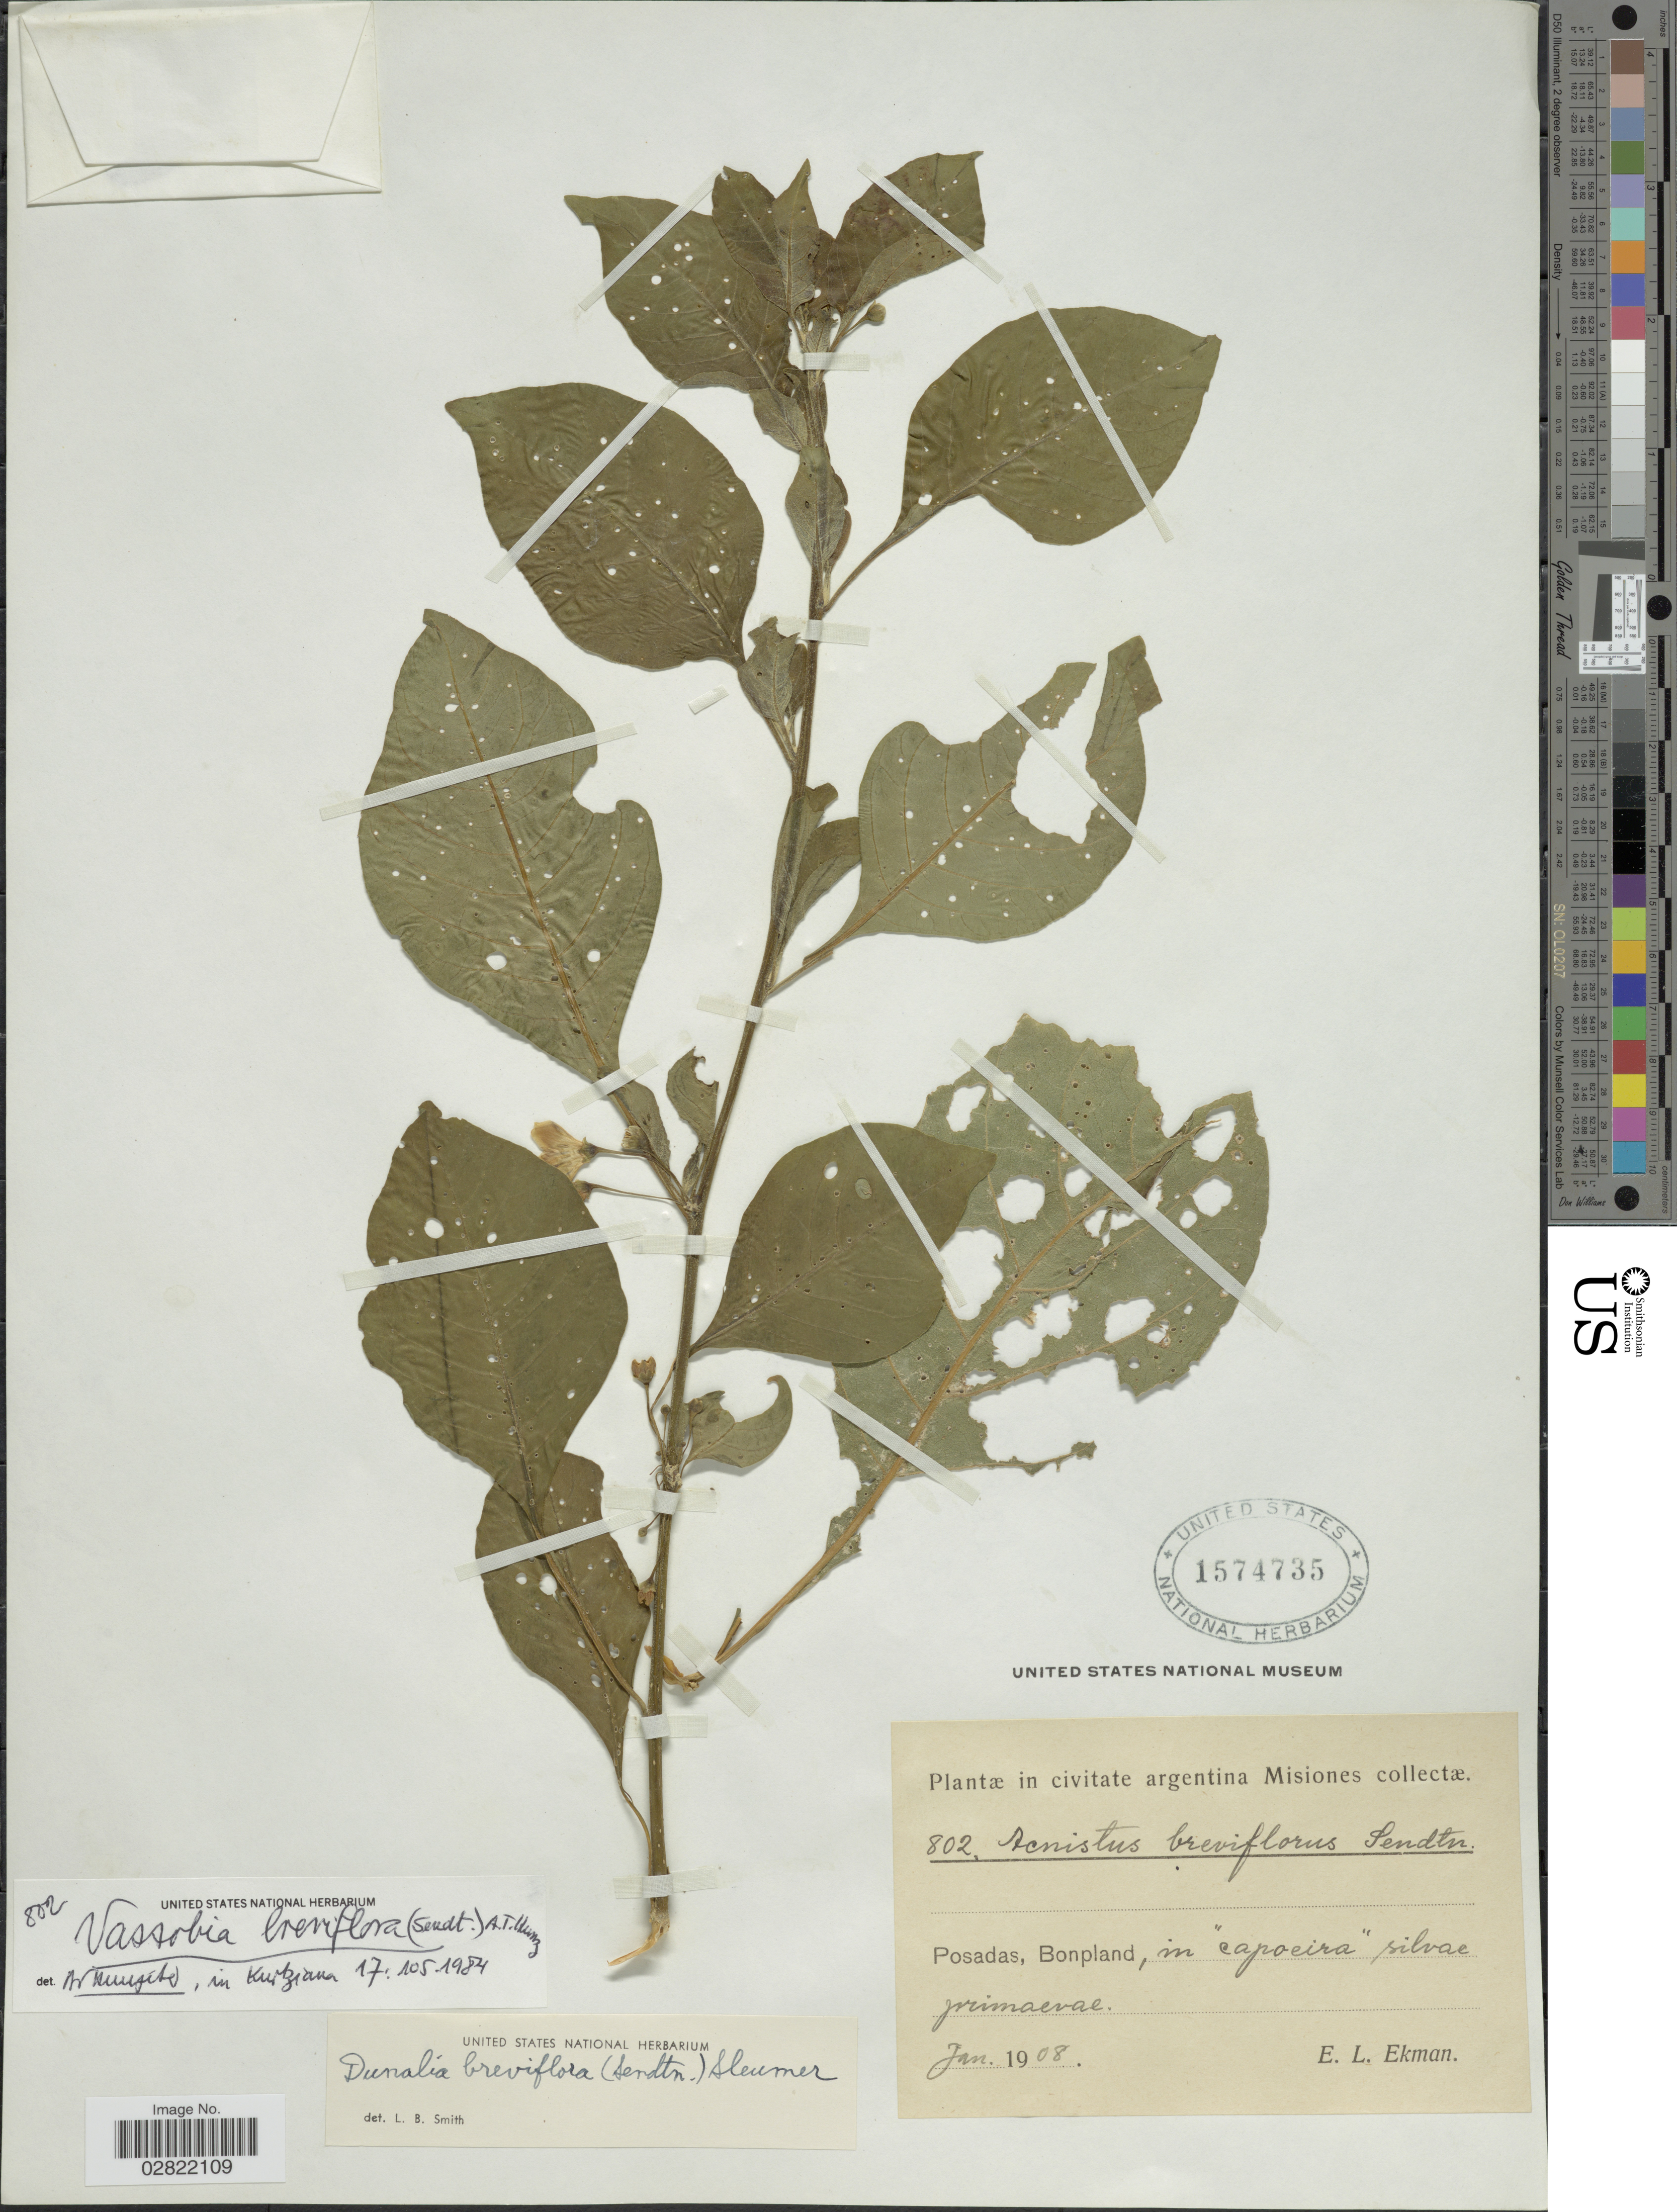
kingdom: Plantae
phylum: Tracheophyta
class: Magnoliopsida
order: Solanales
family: Solanaceae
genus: Vassobia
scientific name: Vassobia breviflora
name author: (Sendt.) Hunz.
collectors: E. L. Ekman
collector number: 802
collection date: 1908-01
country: Argentina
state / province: Misiones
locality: Posadas, Bonpland.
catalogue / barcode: US 1574735